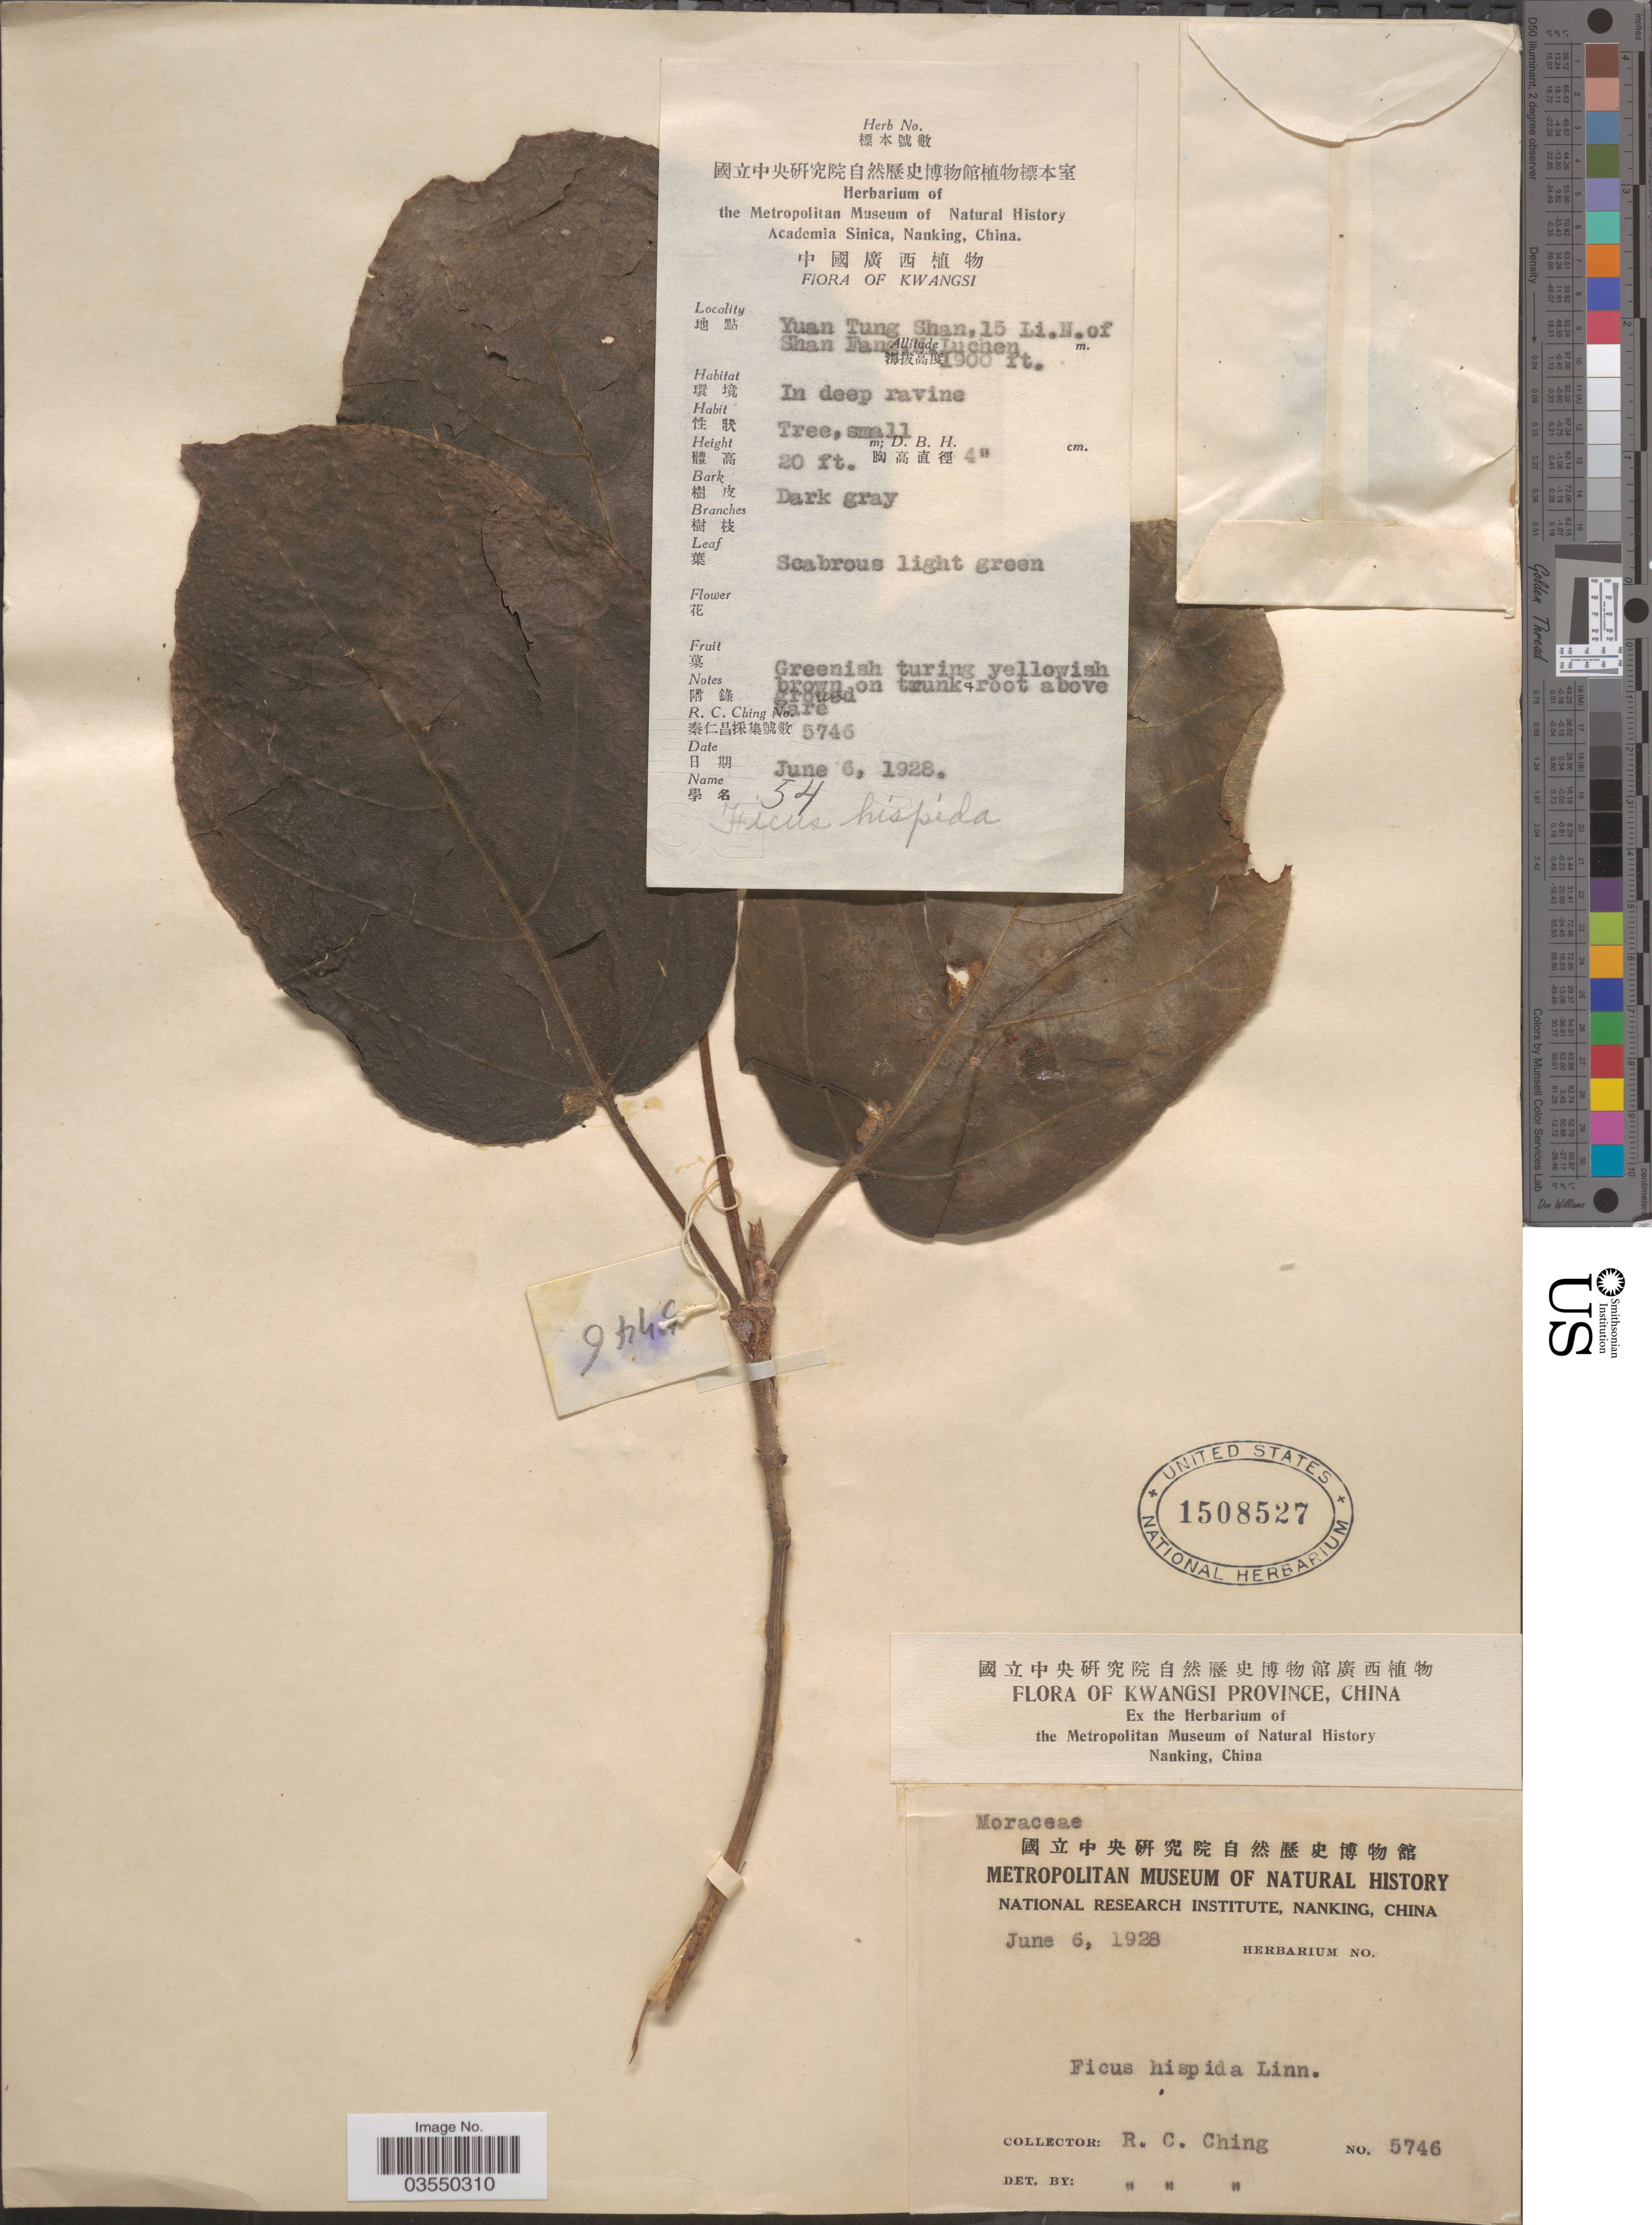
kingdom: Plantae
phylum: Tracheophyta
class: Magnoliopsida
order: Rosales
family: Moraceae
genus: Ficus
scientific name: Ficus hispida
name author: L. f.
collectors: R. C. Ching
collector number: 5746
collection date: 1928-06-06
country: China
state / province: Guangxi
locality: Kwangsi Province. Yuan Tung Shan, 15 Li. N. of Shan Fang ! Luchen.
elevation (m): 579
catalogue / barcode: US 1508527